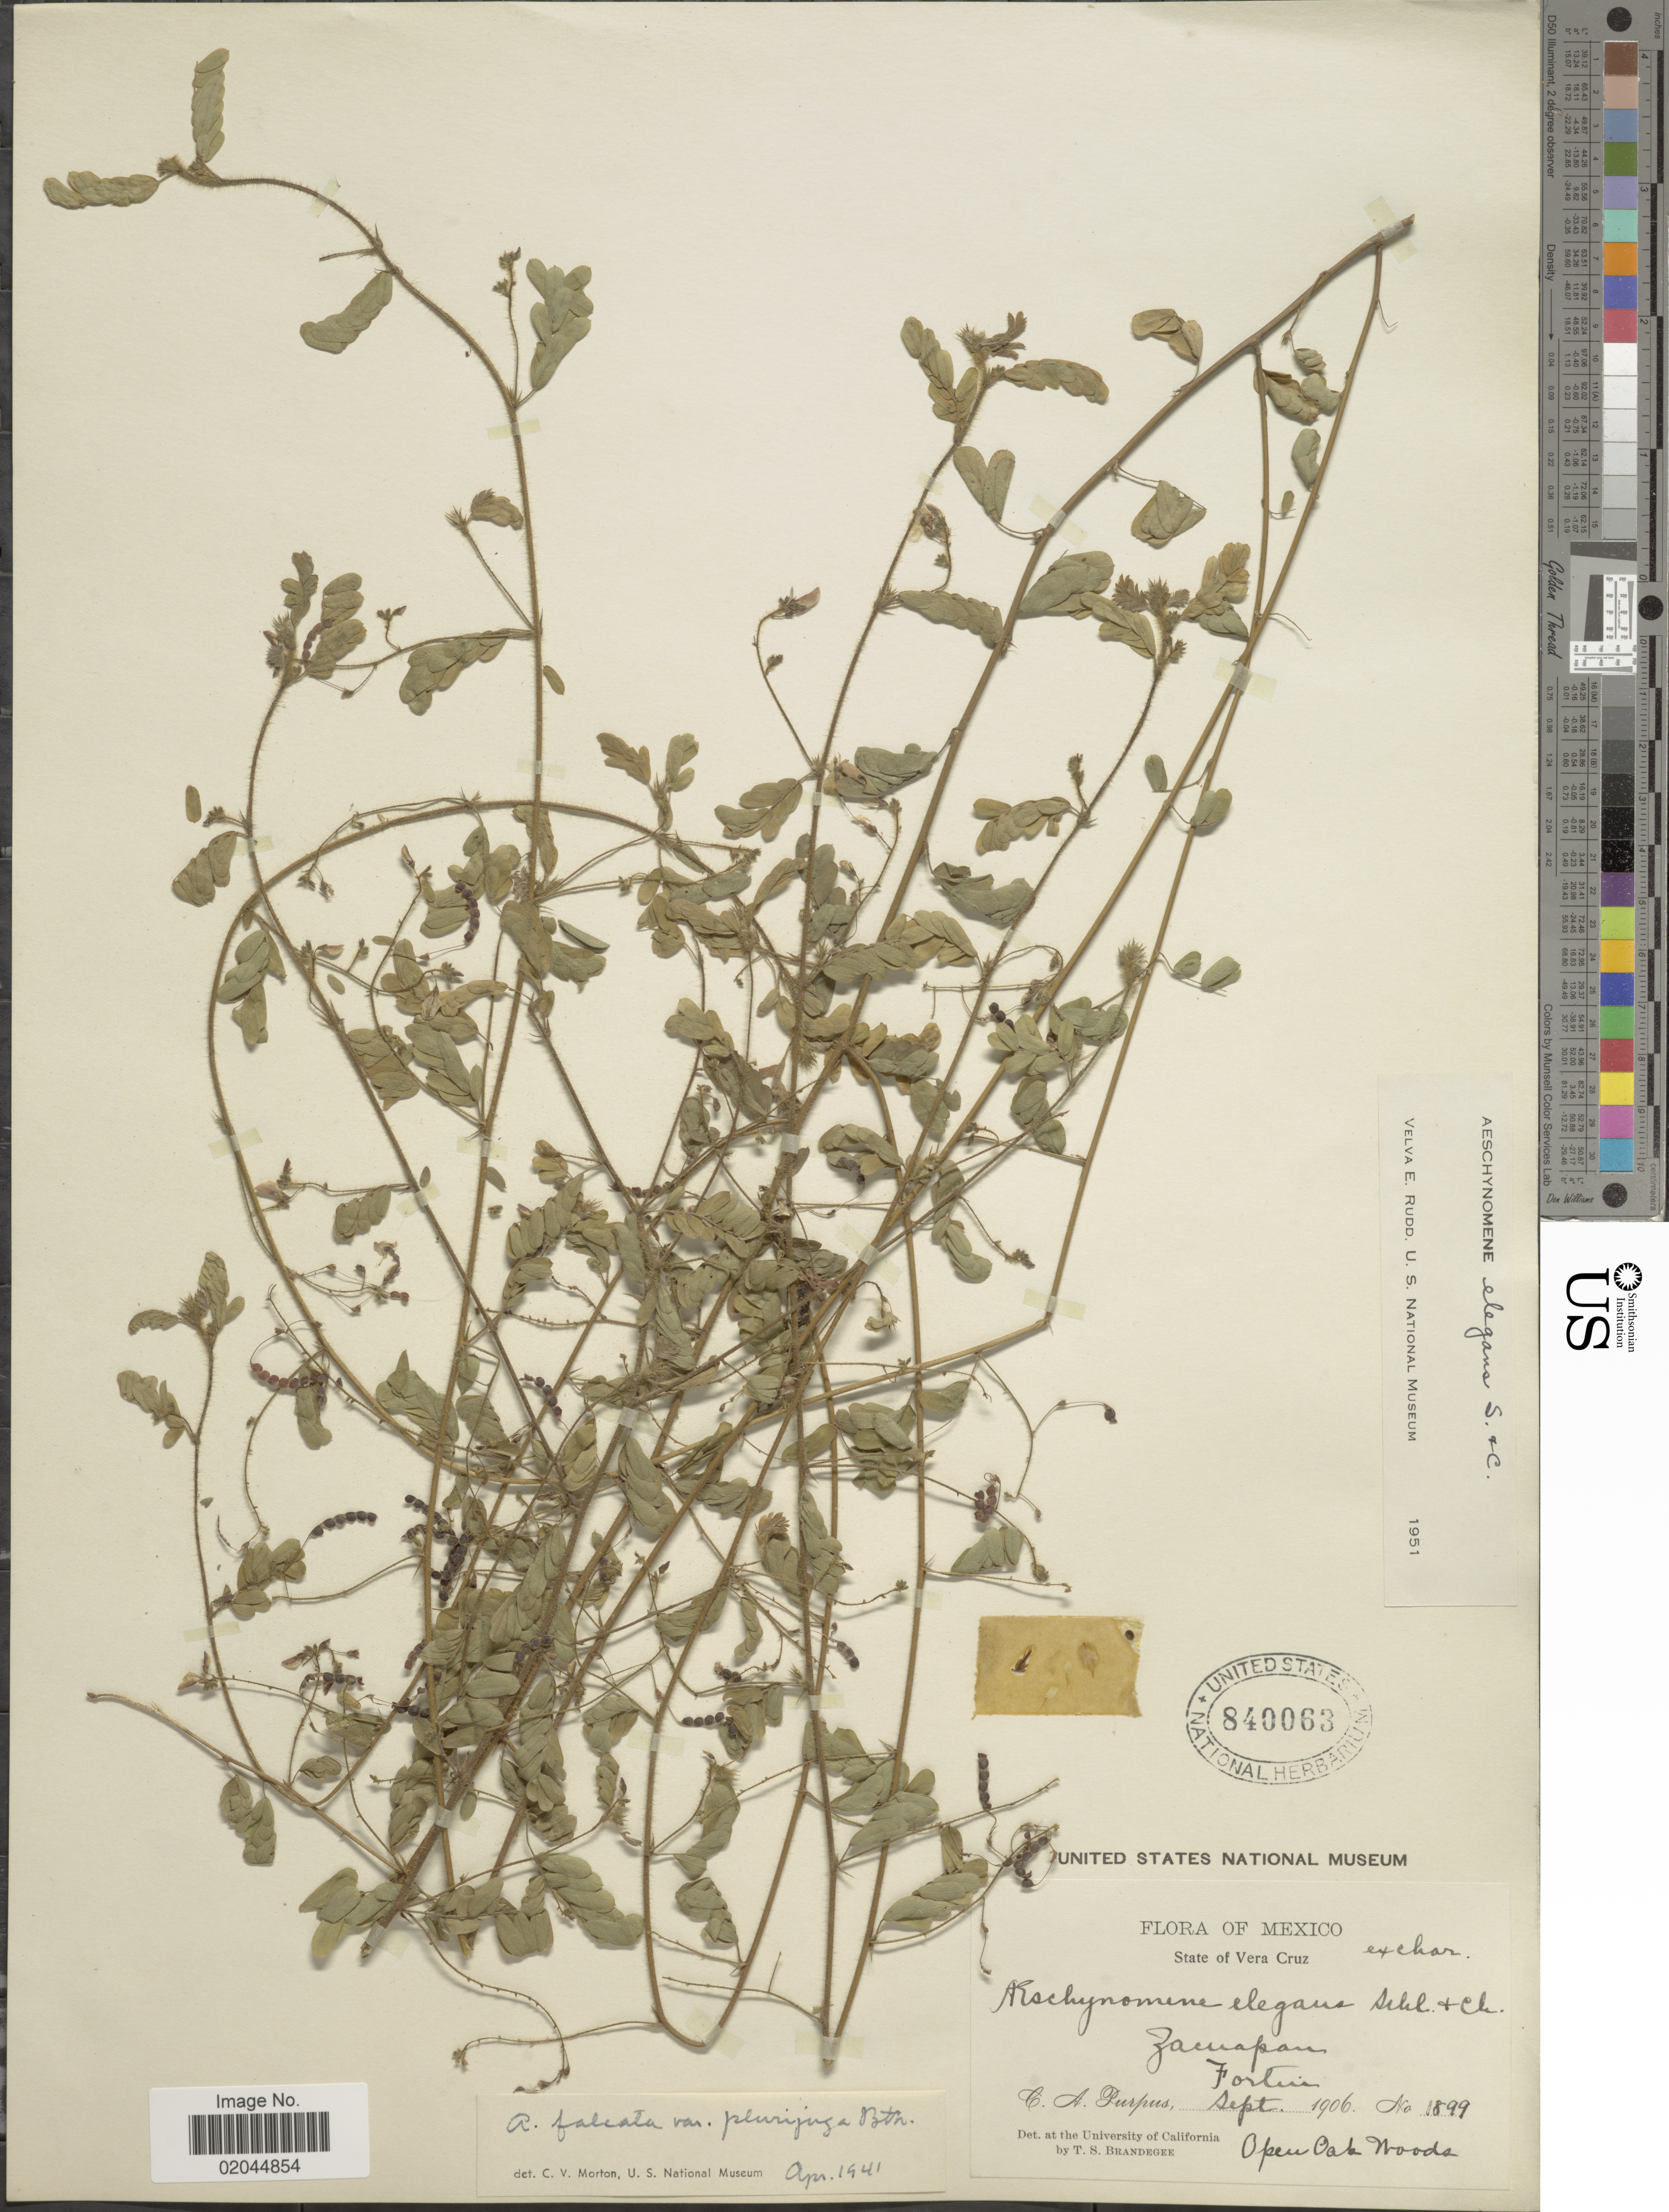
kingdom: Plantae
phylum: Tracheophyta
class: Magnoliopsida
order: Fabales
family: Fabaceae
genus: Aeschynomene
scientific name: Aeschynomene elegans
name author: Cham. ex Schltdl.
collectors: C. A. Purpus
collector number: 1899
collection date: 1906-09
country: Mexico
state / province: Veracruz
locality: State Vera Cruz, Zacuapan, Fortis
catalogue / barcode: US 840063